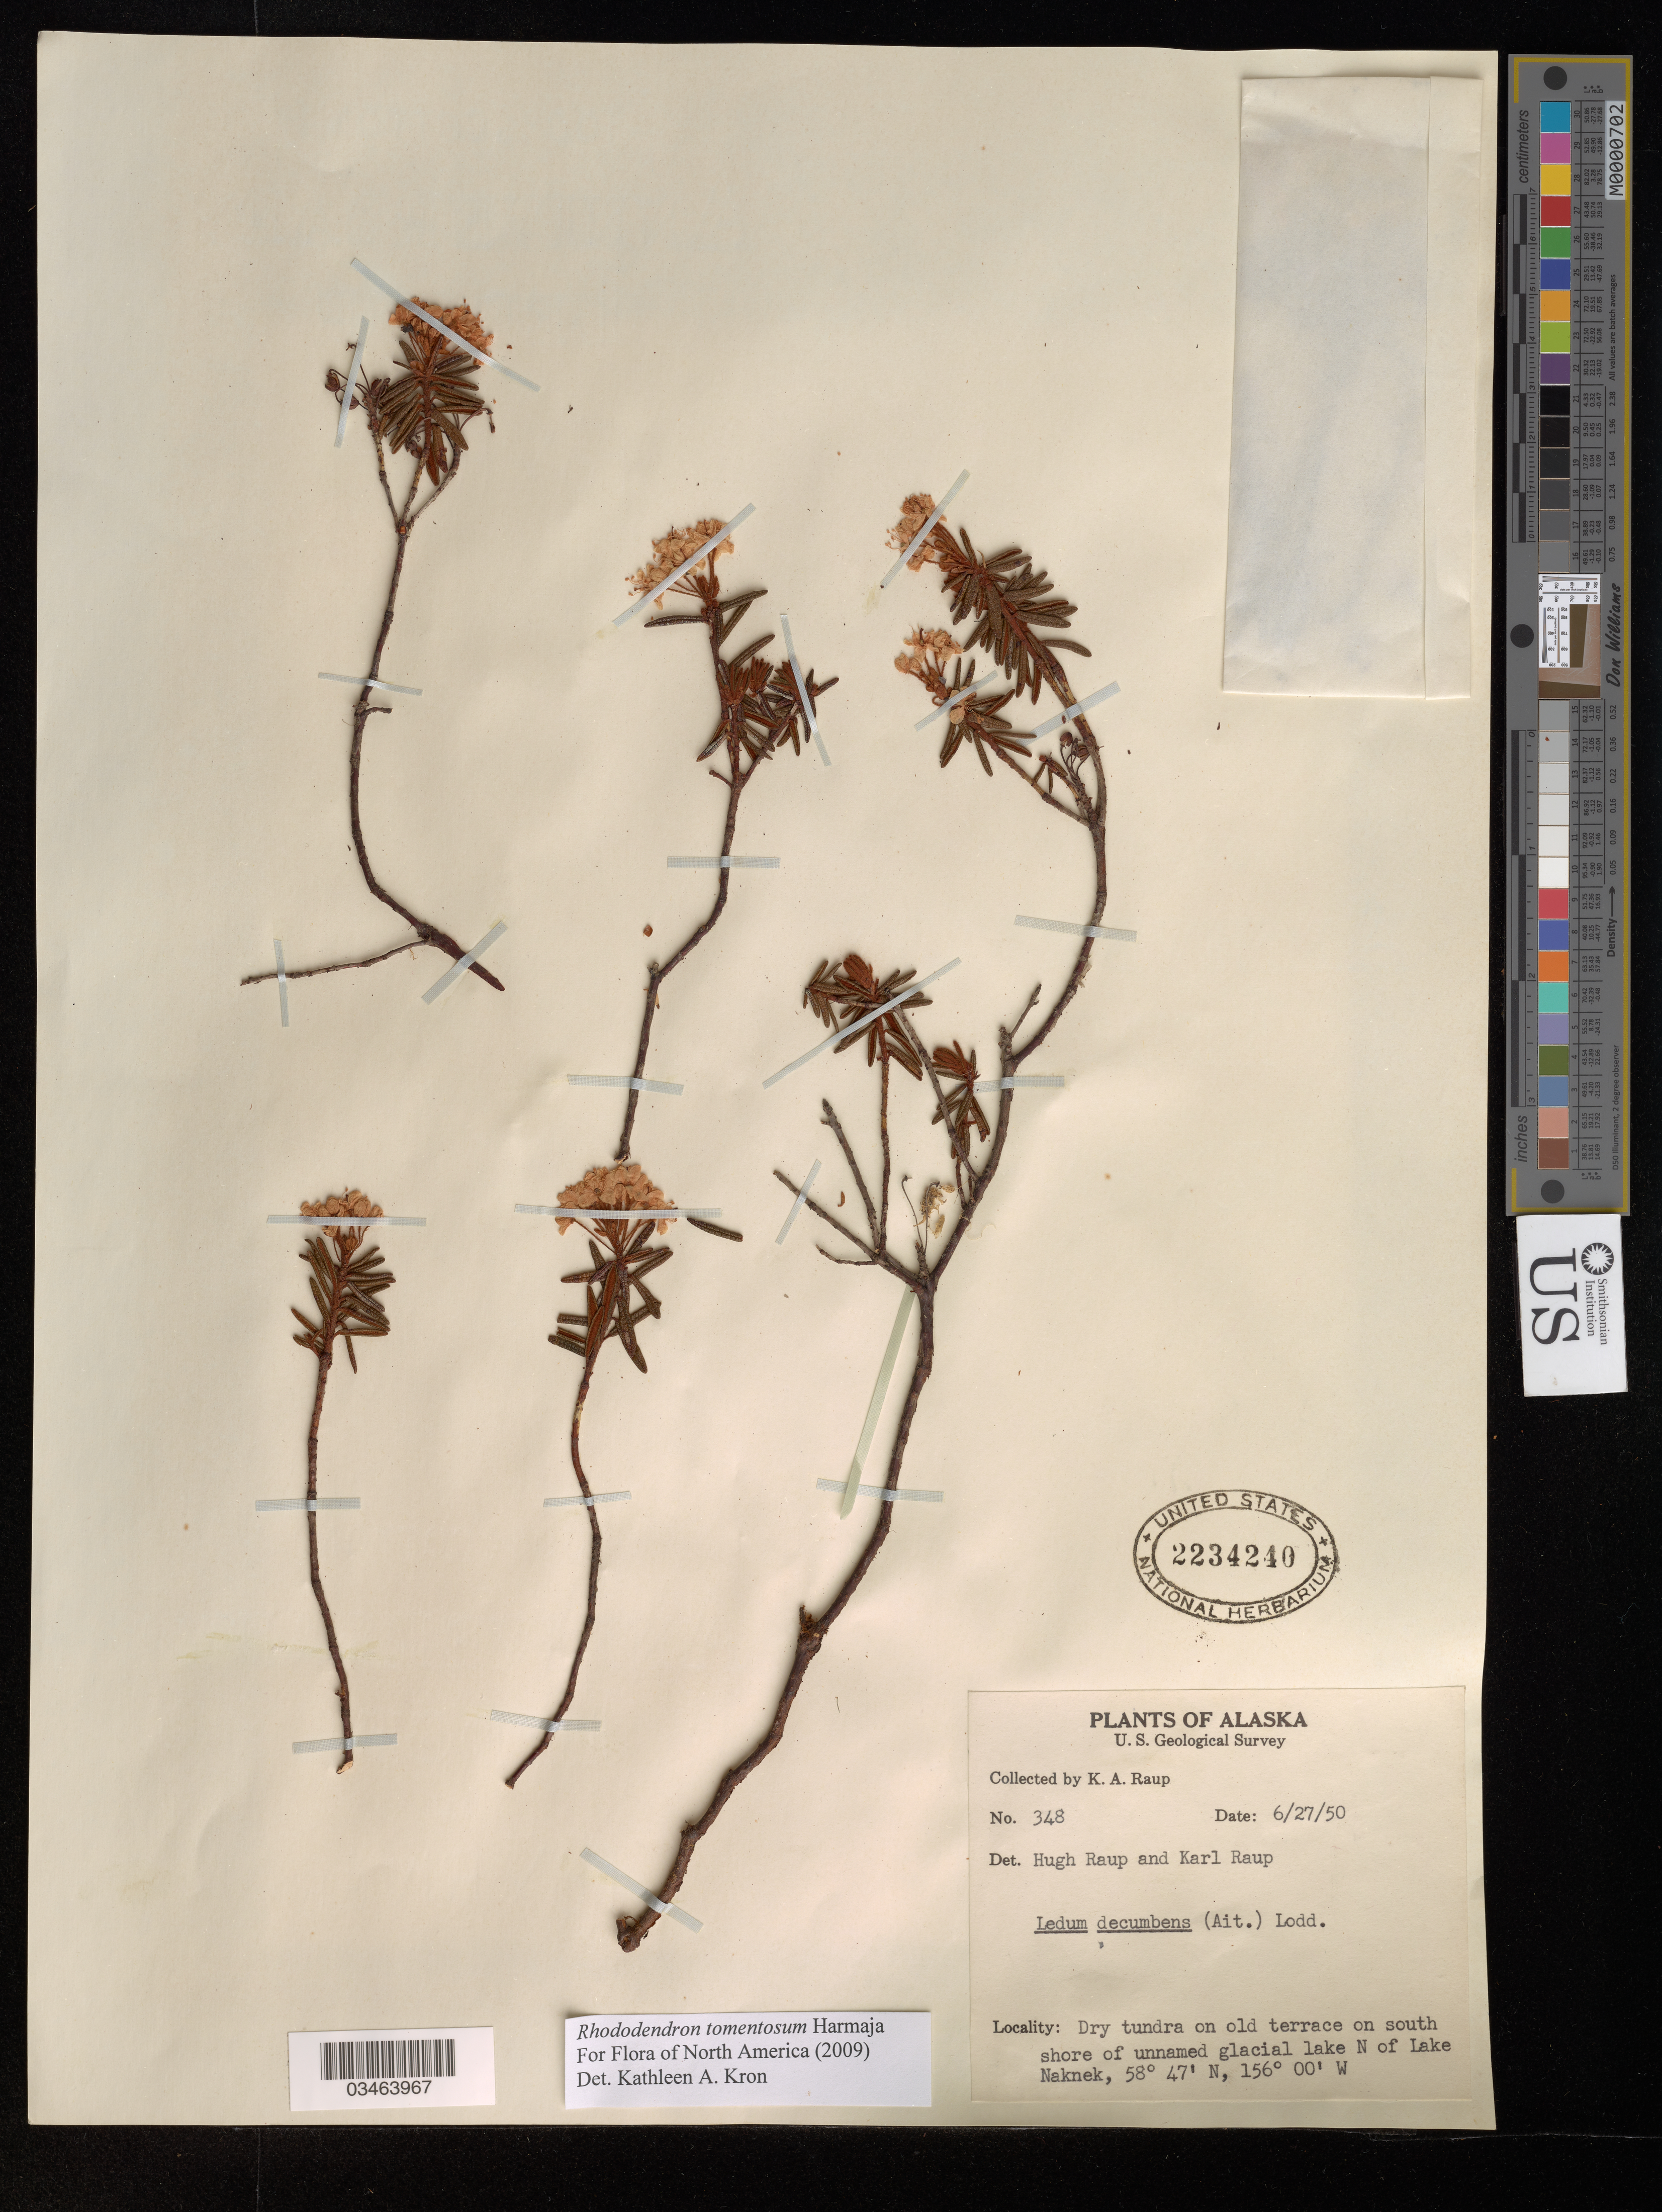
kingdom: Plantae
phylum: Tracheophyta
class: Magnoliopsida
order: Ericales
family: Ericaceae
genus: Rhododendron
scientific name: Rhododendron tomentosum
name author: Harmaja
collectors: K. Raup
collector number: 348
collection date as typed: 27 6 50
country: United States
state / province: Alaska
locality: U. S. Geological Survey.? Dry tundra on old terrace on south shore of unnamed glacial lake N of Lake Naknek.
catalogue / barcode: US 2234240